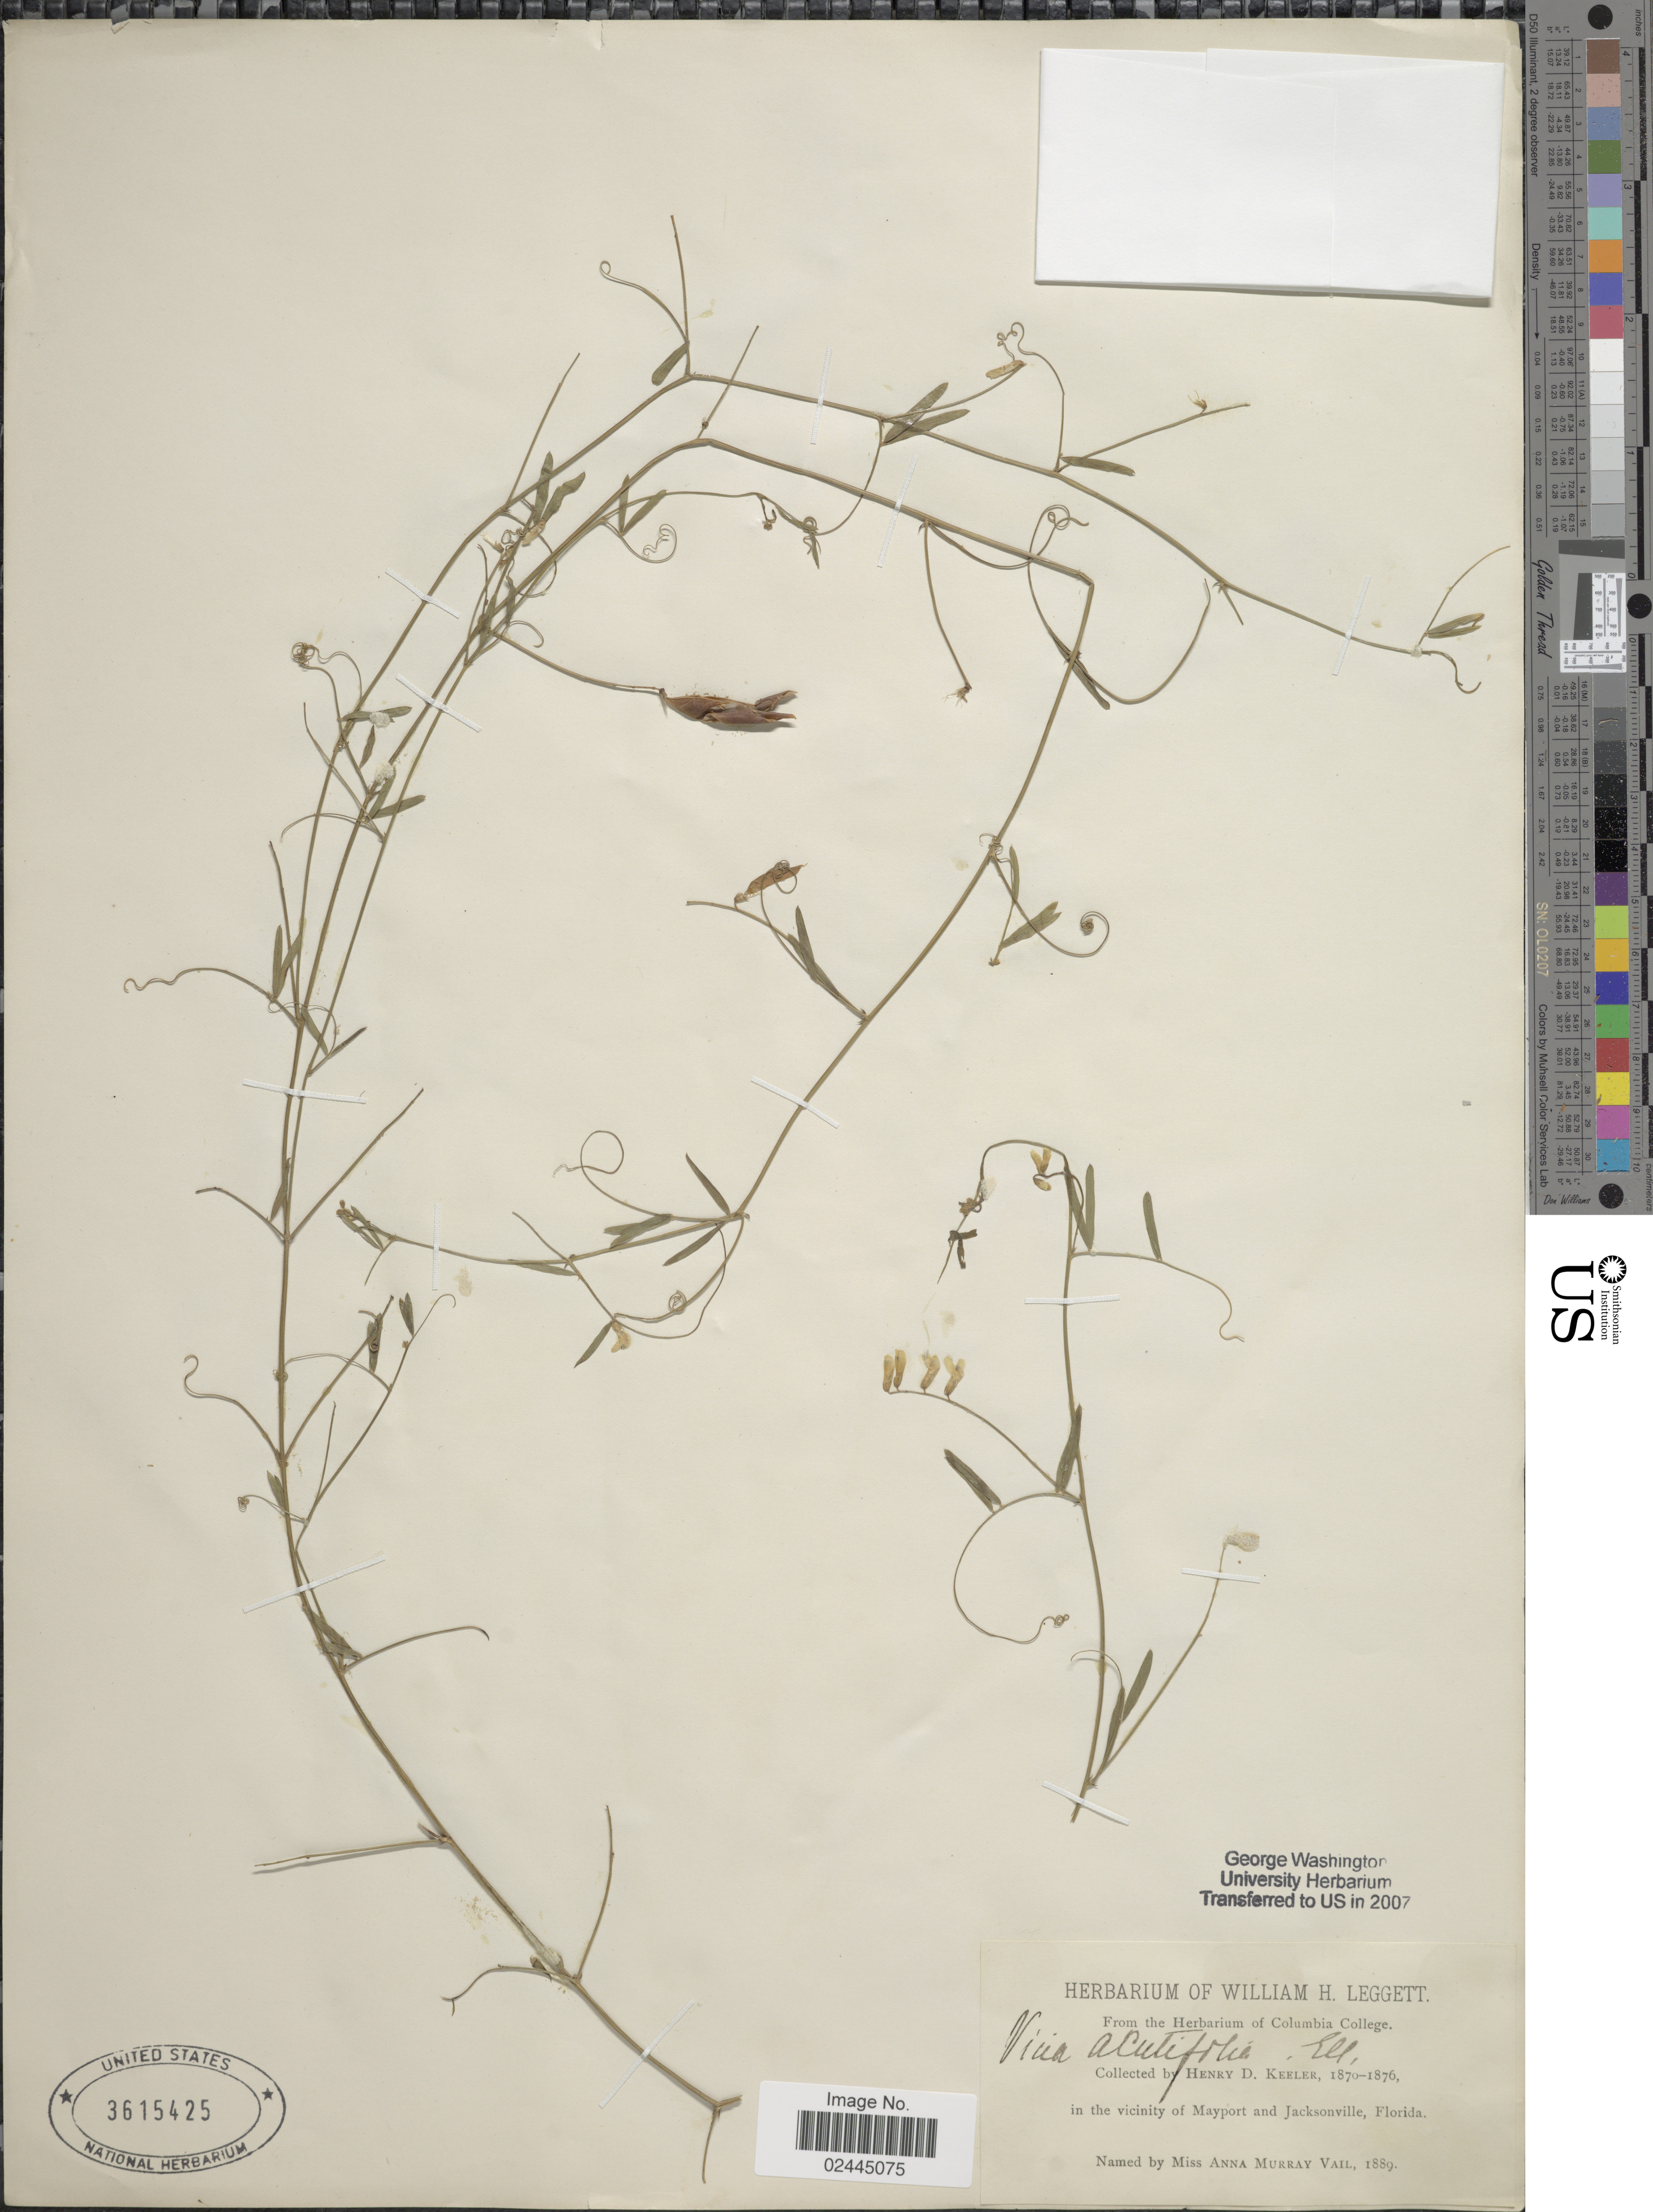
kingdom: Plantae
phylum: Tracheophyta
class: Magnoliopsida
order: Fabales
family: Fabaceae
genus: Vicia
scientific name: Vicia acutifolia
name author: Elliott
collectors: H. Keeler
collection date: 1870/1876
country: United States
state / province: Florida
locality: In the vicinity of Mayport and Jacksonville, Florida.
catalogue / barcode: US 3615425